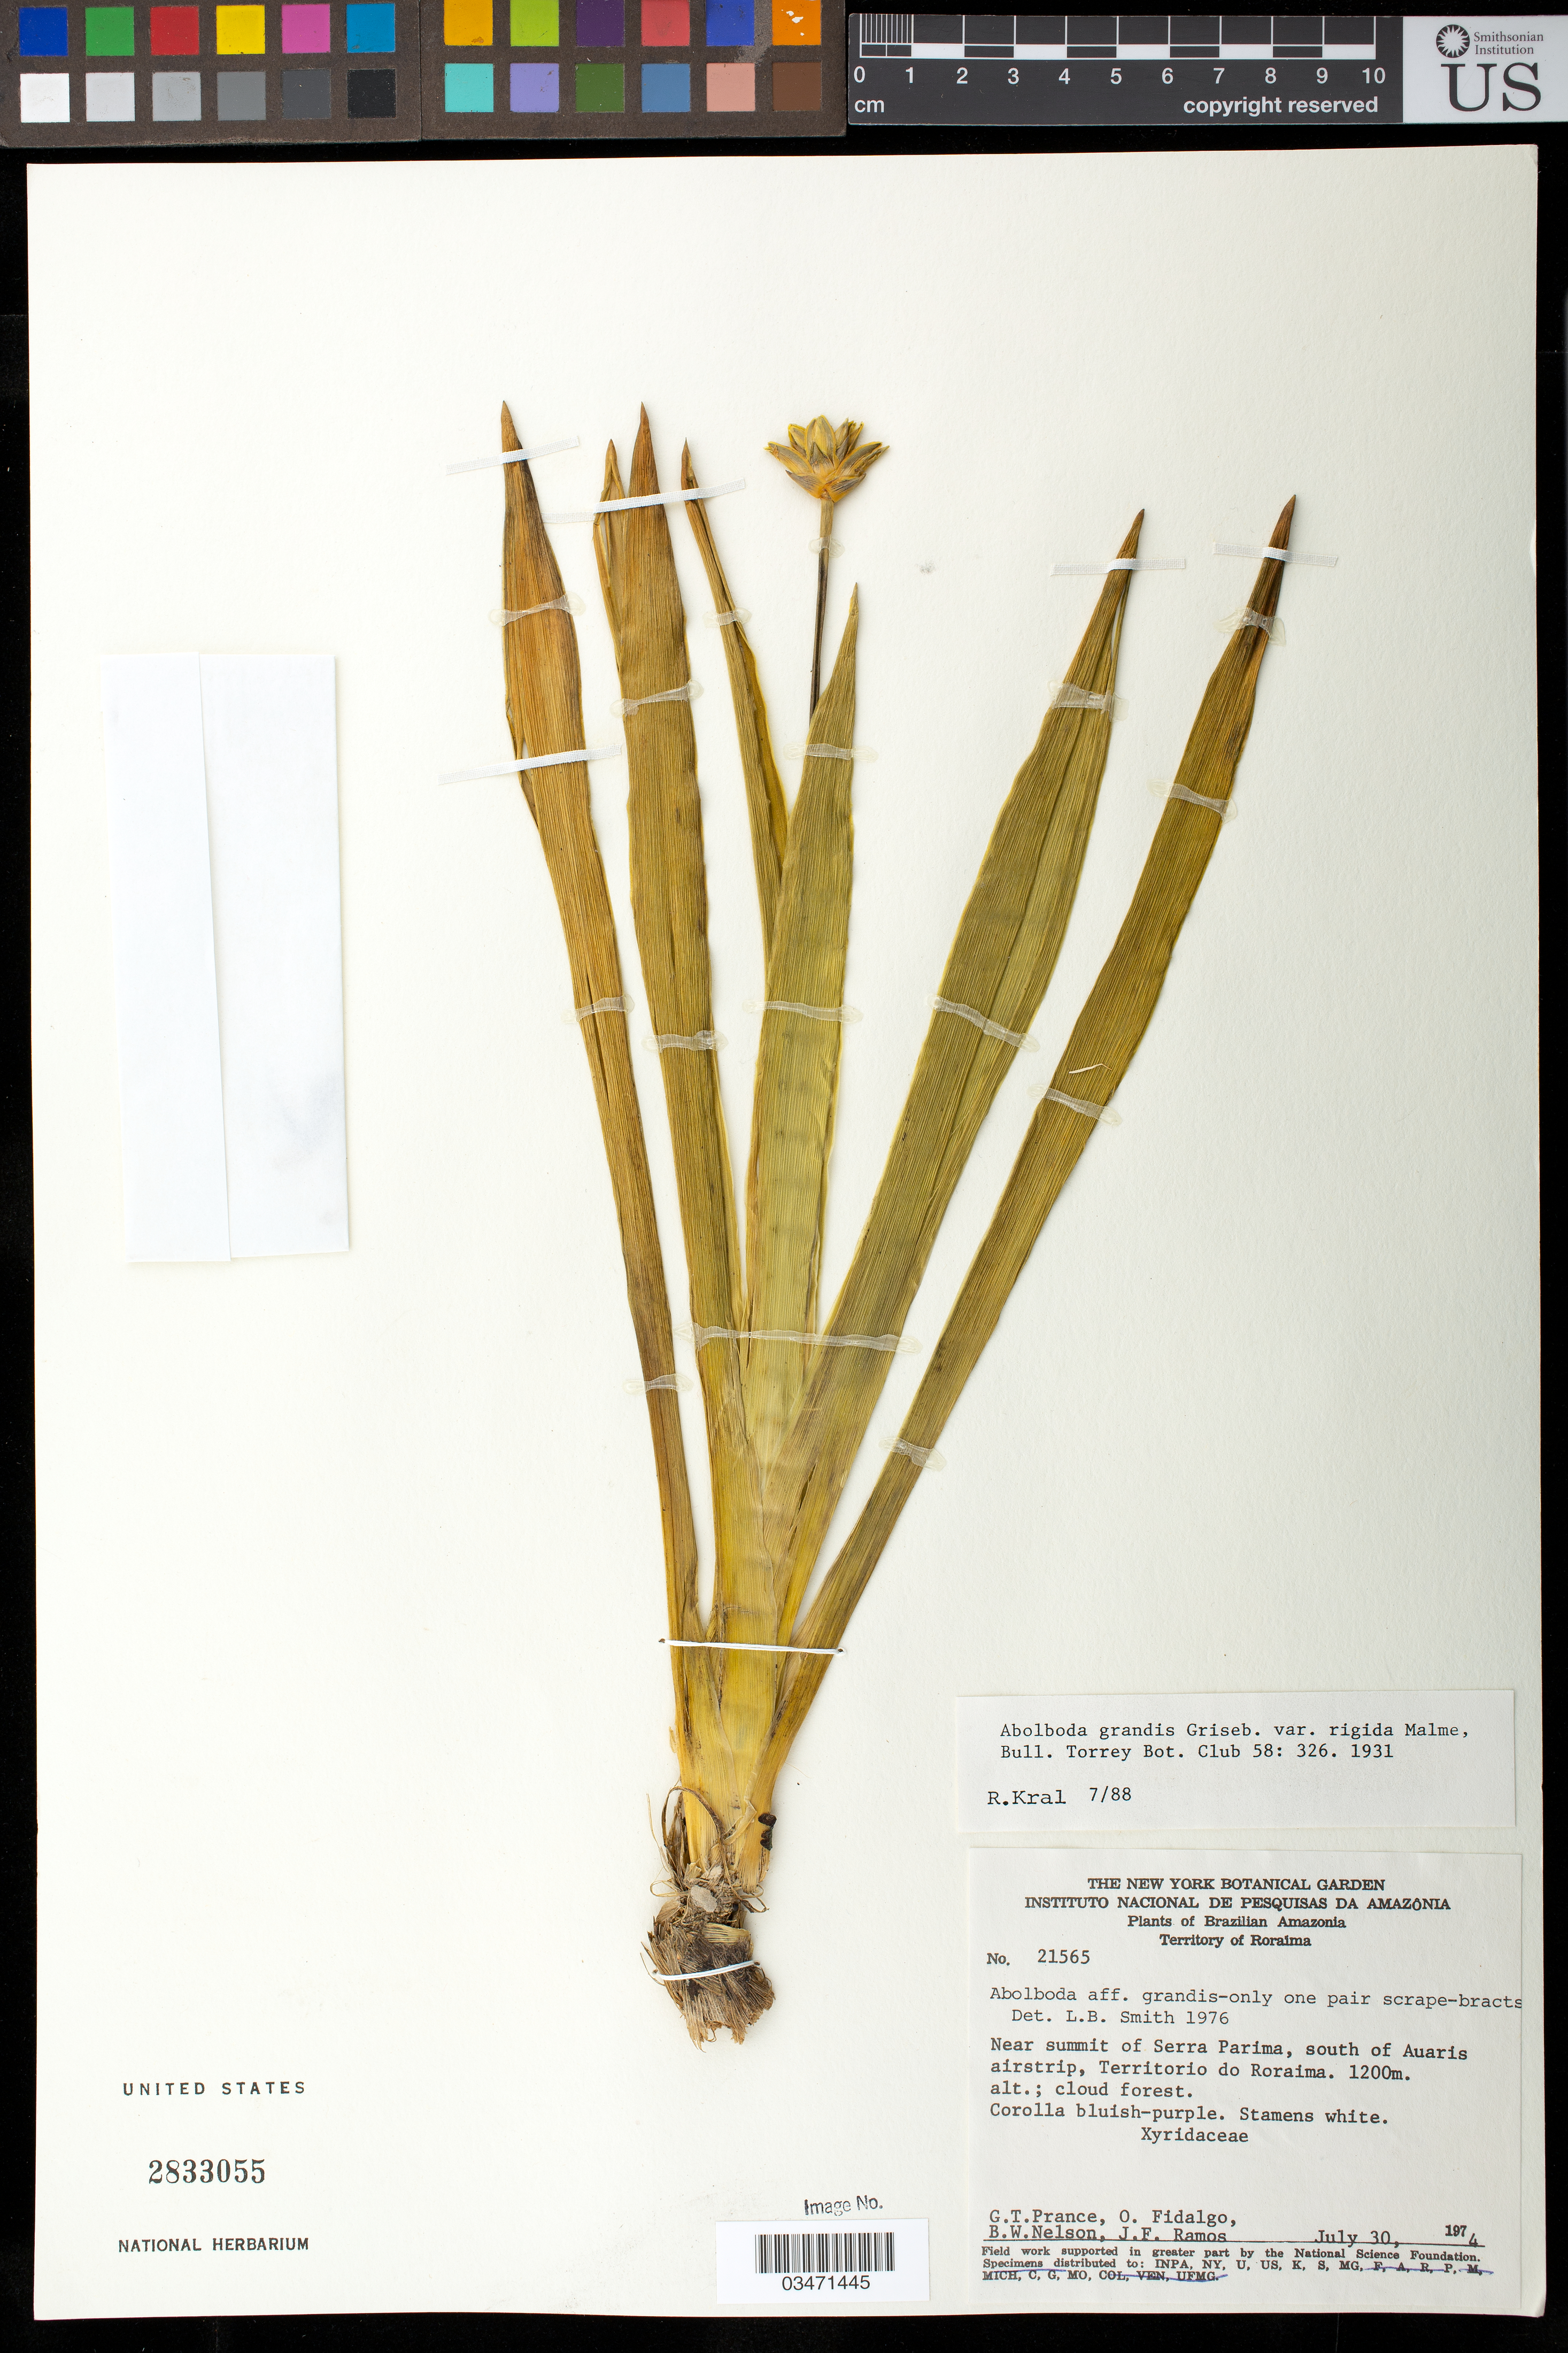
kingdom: Plantae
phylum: Tracheophyta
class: Liliopsida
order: Poales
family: Xyridaceae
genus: Abolboda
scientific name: Abolboda grandis var. rigida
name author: Malme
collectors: G. T. Prance, O. Fidalgo, J. F. Ramos & B. W. Nelson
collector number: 21565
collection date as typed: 30 Jul 1974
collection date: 1974-07-30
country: Brazil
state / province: Roraima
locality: Near summit of Serra Parima, S of Auaris airstrip.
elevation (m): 1200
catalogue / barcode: US 2833055